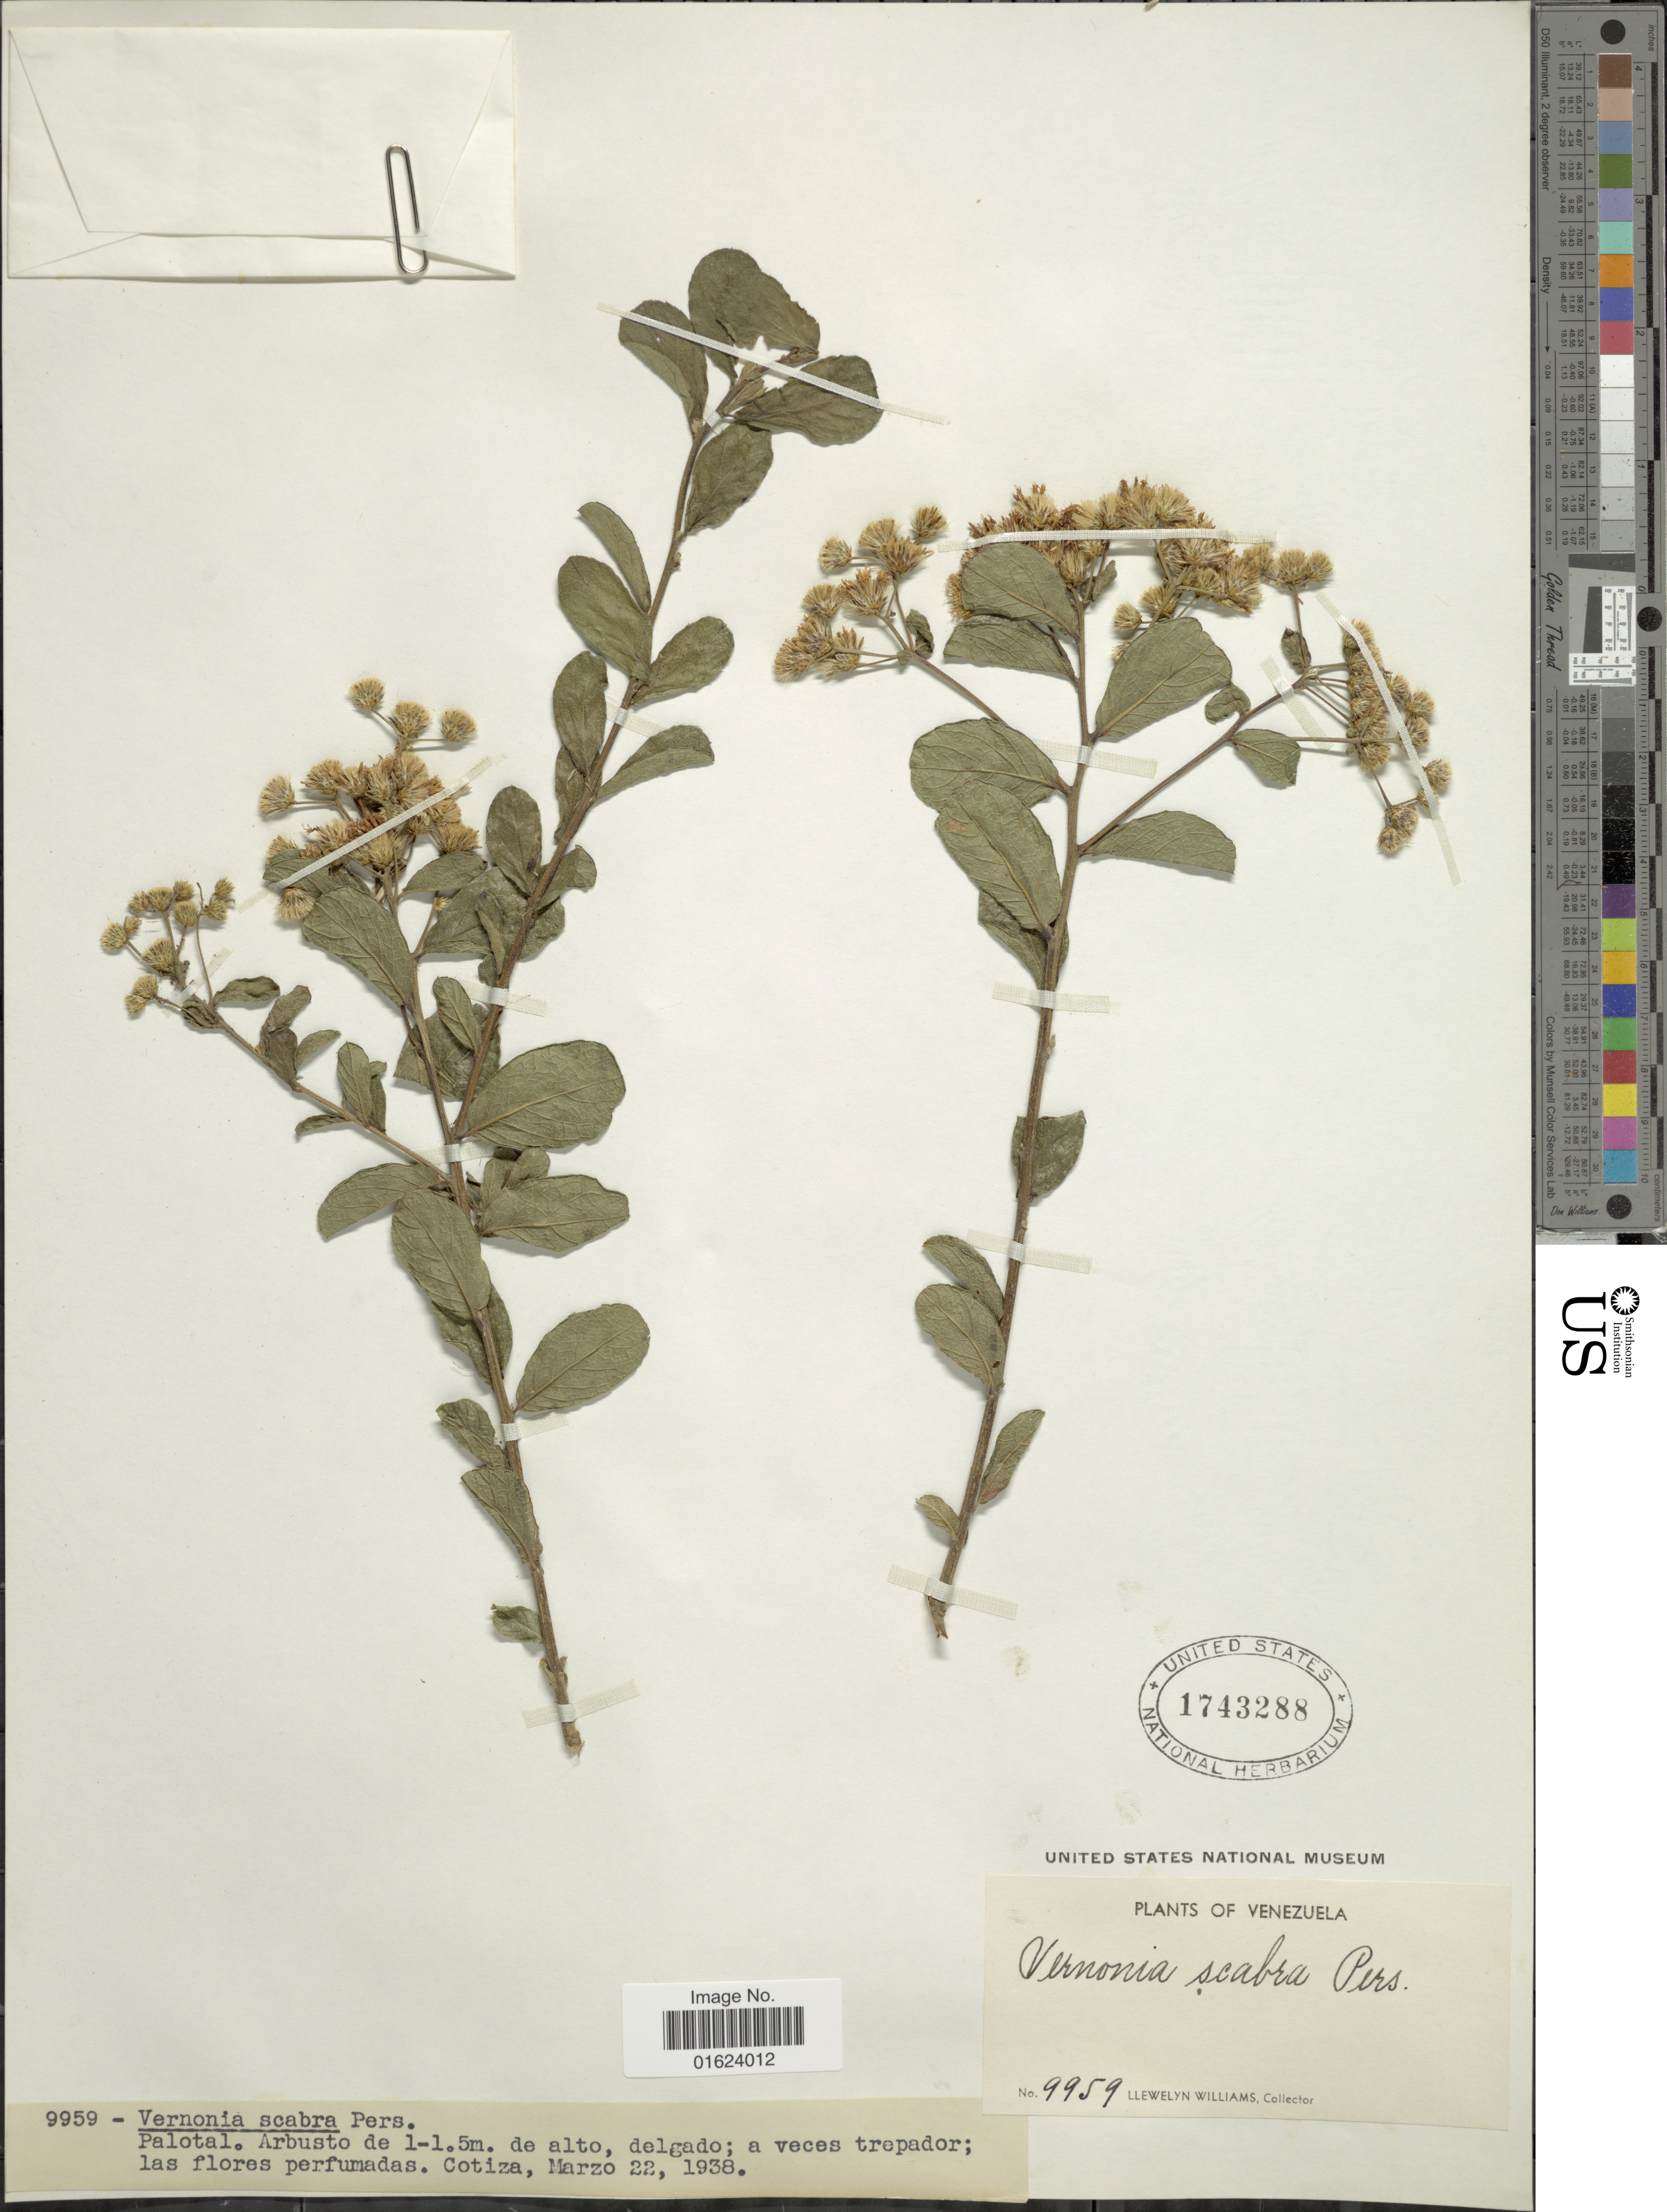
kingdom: Plantae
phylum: Tracheophyta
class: Magnoliopsida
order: Asterales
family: Asteraceae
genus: Vernonia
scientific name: Vernonia brasiliana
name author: (L.) Druce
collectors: Ll. Williams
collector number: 9959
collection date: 1938-03-22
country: Venezuela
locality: Venezuela. Palotal.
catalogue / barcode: US 1743288